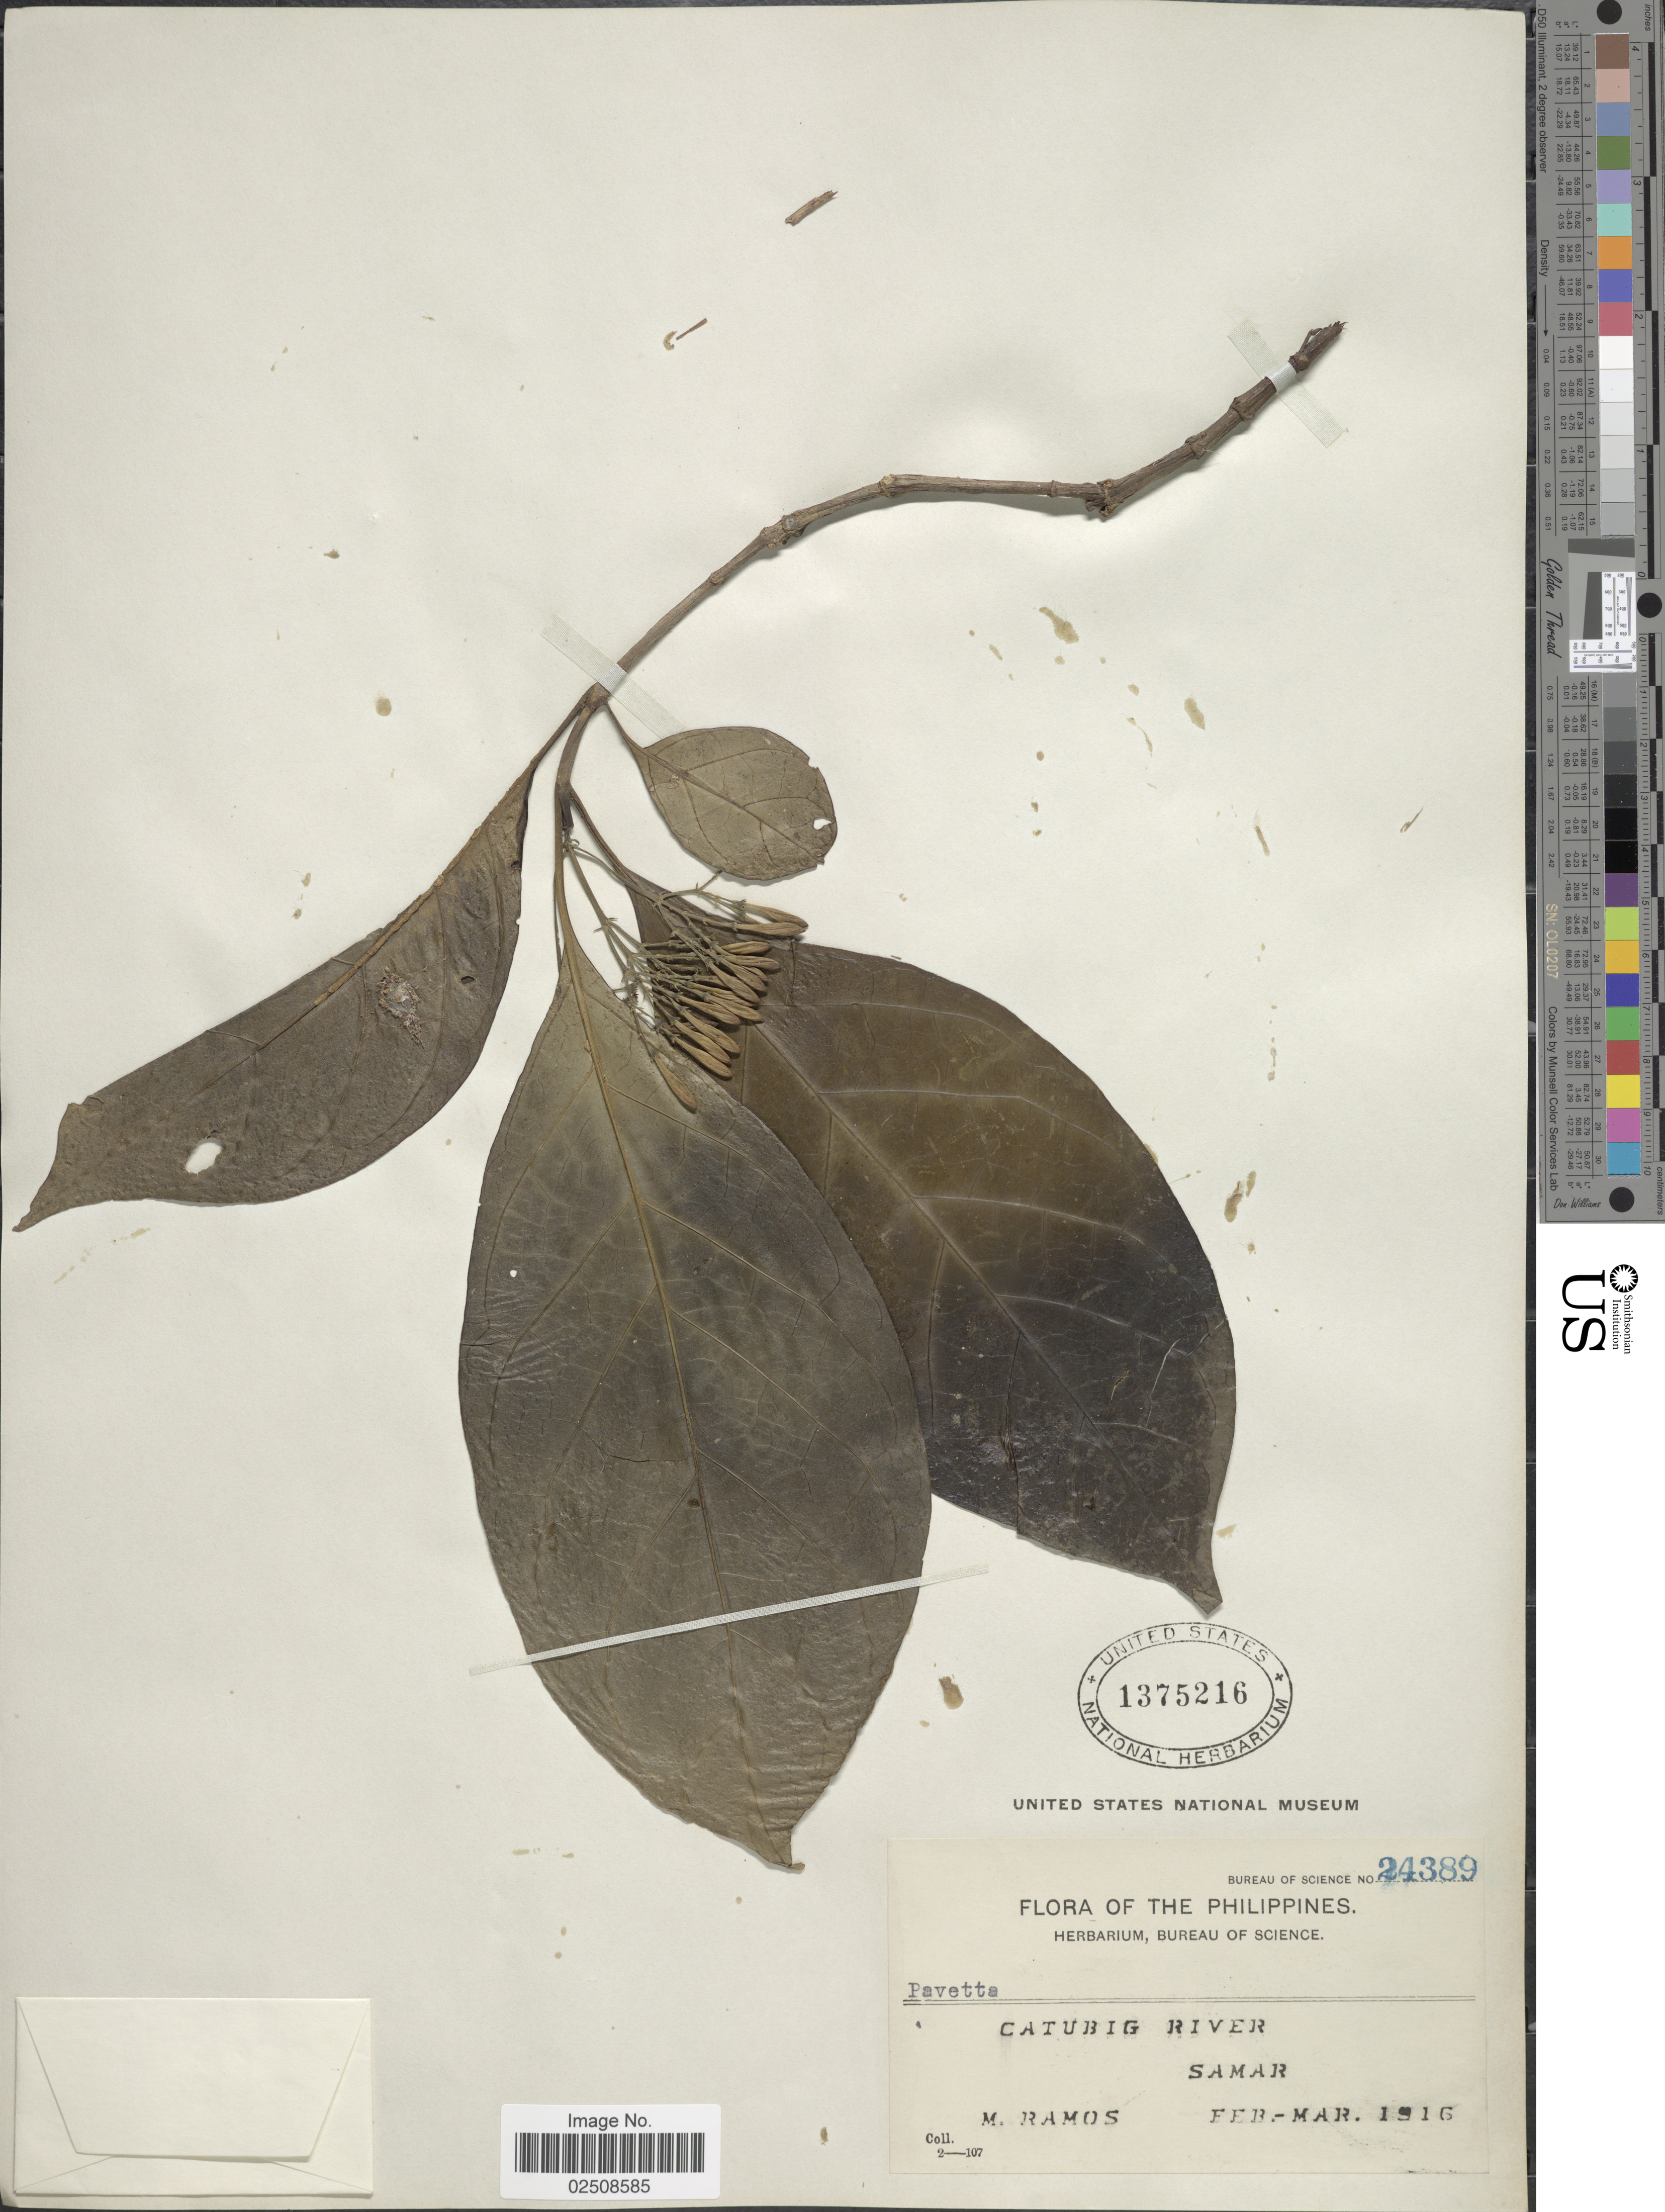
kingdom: Plantae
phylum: Tracheophyta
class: Magnoliopsida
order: Gentianales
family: Rubiaceae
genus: Pavetta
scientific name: Pavetta sp.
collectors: M. Ramos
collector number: Bureau of Science 24389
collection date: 1916-02/1916-03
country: Philippines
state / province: Eastern Visayas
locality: Catubig River. Samar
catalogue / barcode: US 1375216